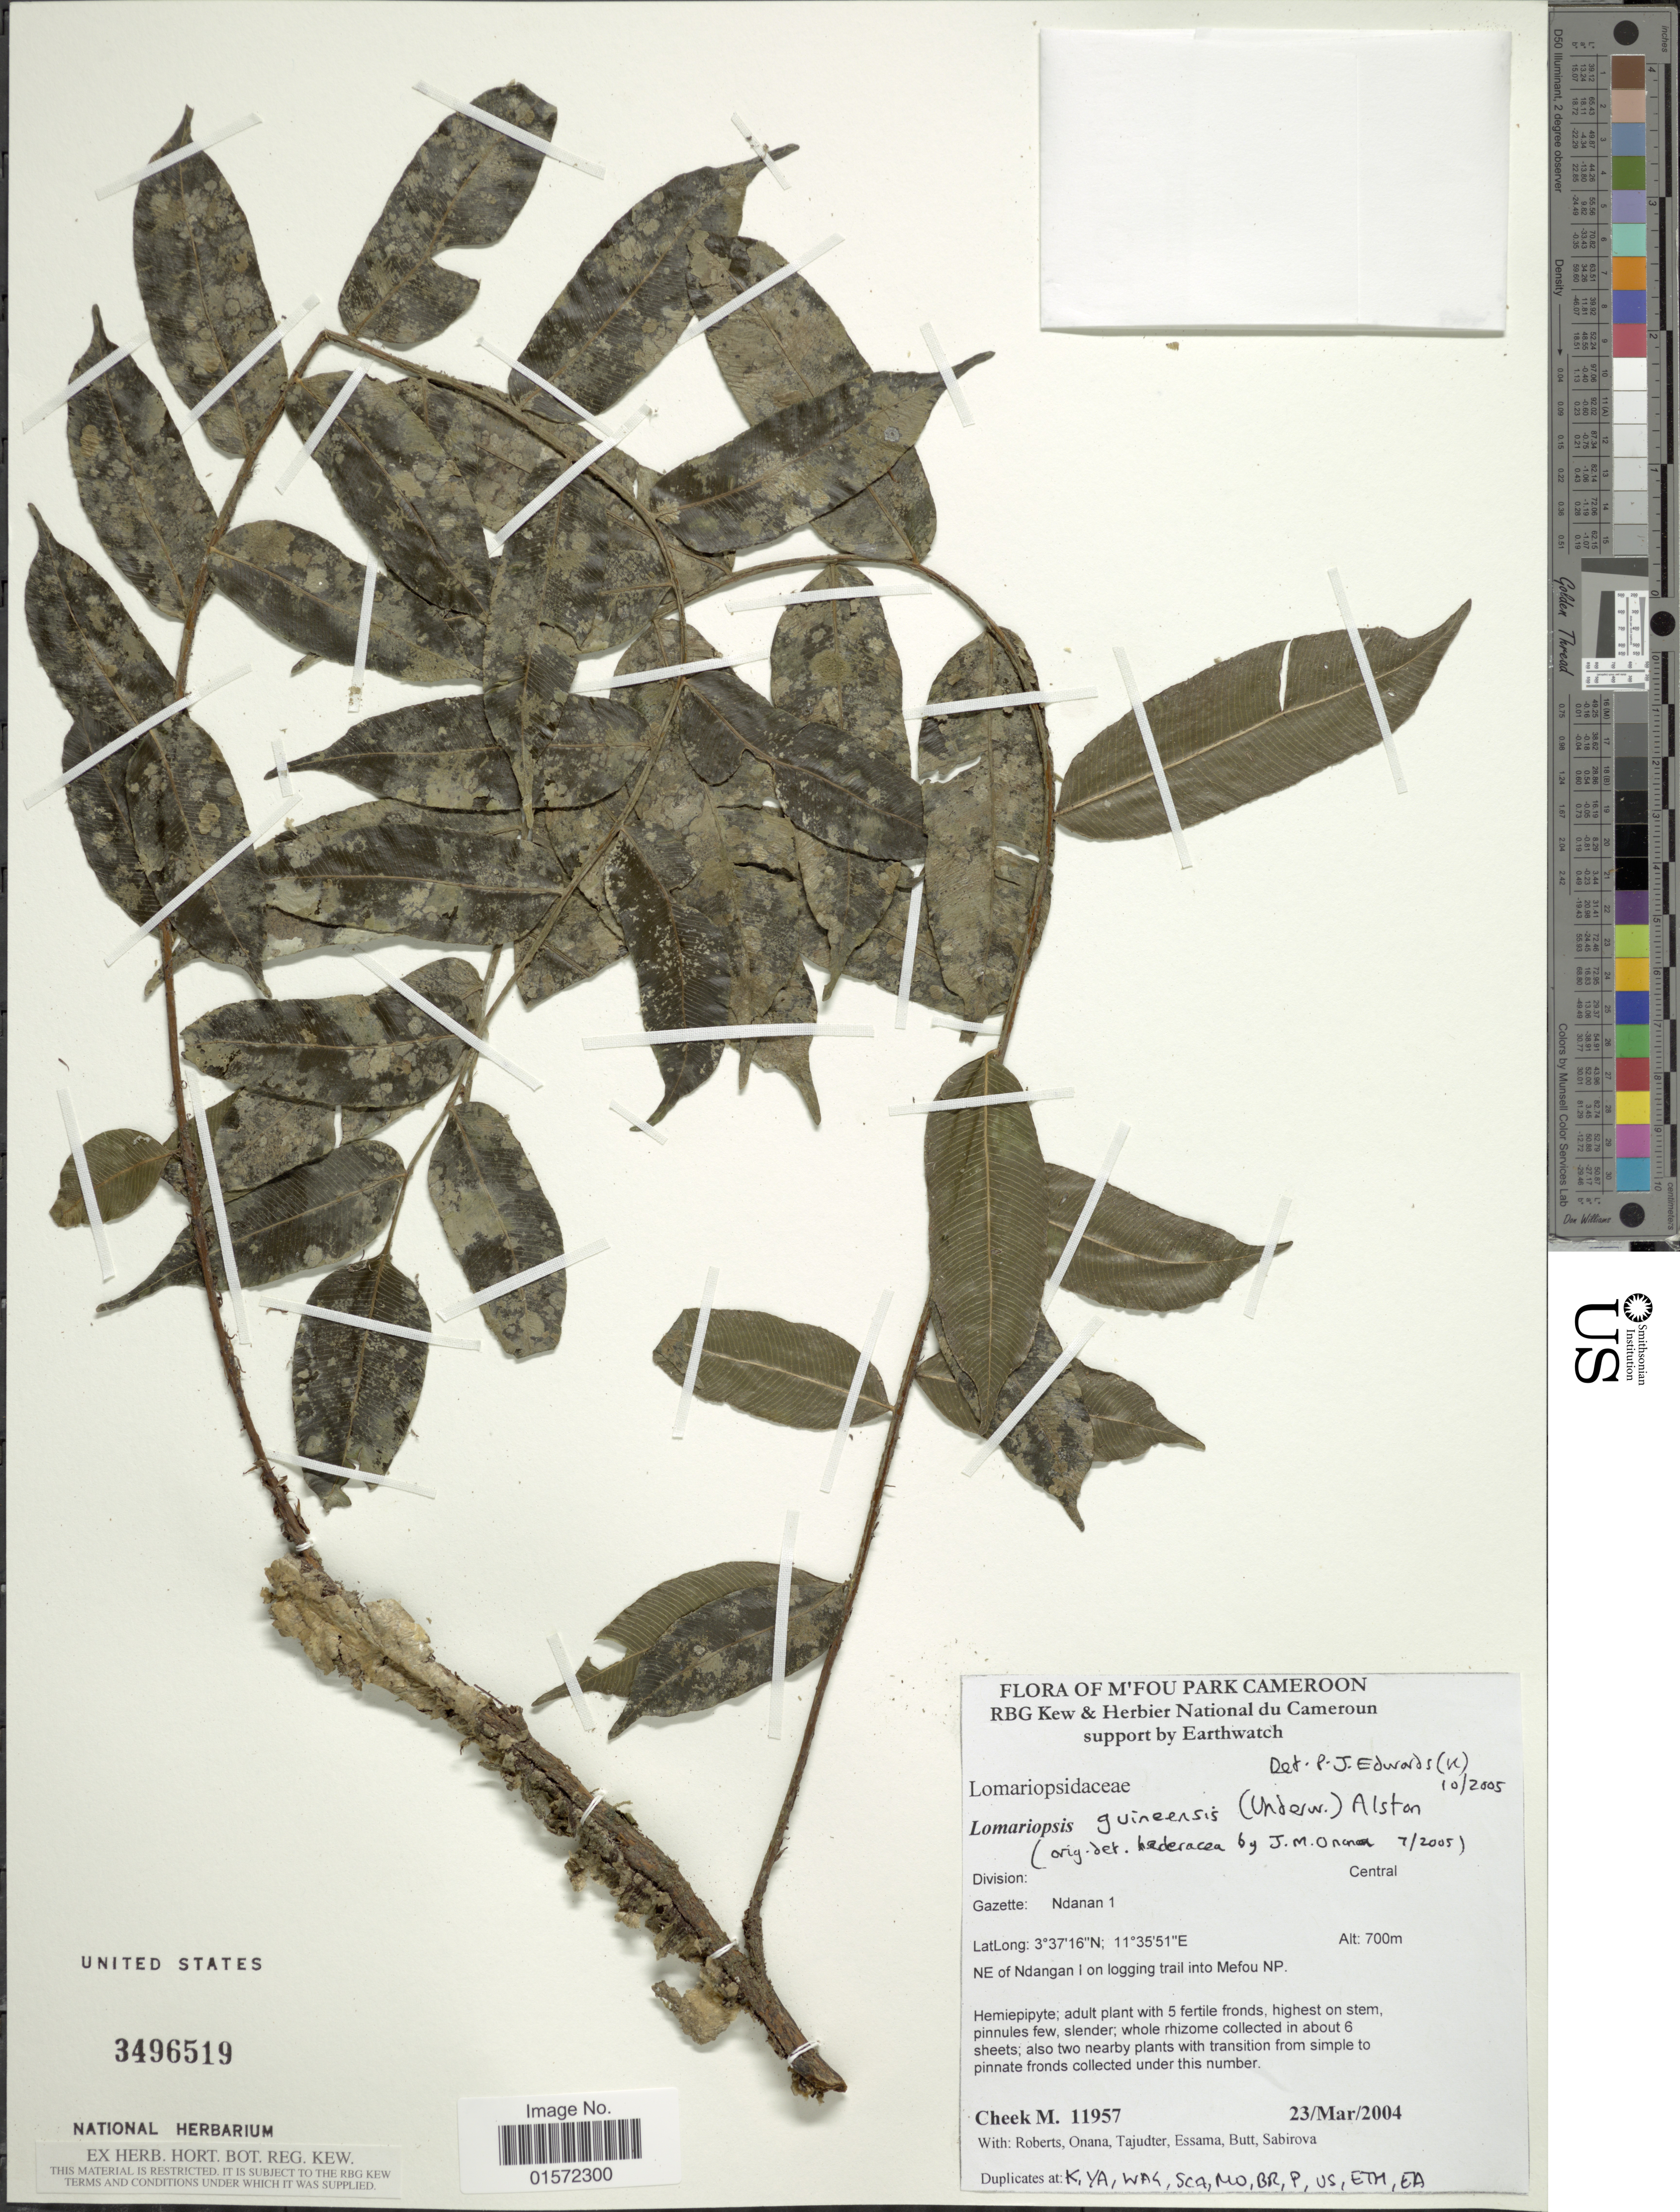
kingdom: Plantae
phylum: Tracheophyta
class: Polypodiopsida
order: Polypodiales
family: Lomariopsidaceae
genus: Lomariopsis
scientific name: Lomariopsis guineensis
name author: Holttum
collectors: M. Cheek, Roberts, J. Onana, Tajudter & et al.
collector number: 11957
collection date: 2004-03-23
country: Cameroon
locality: M' Fou Park, Division: Central, Gazette: Ndanan 1, NE of Ndangan 1 on logging trail into Mefou NP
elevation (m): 700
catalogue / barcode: US 3496519